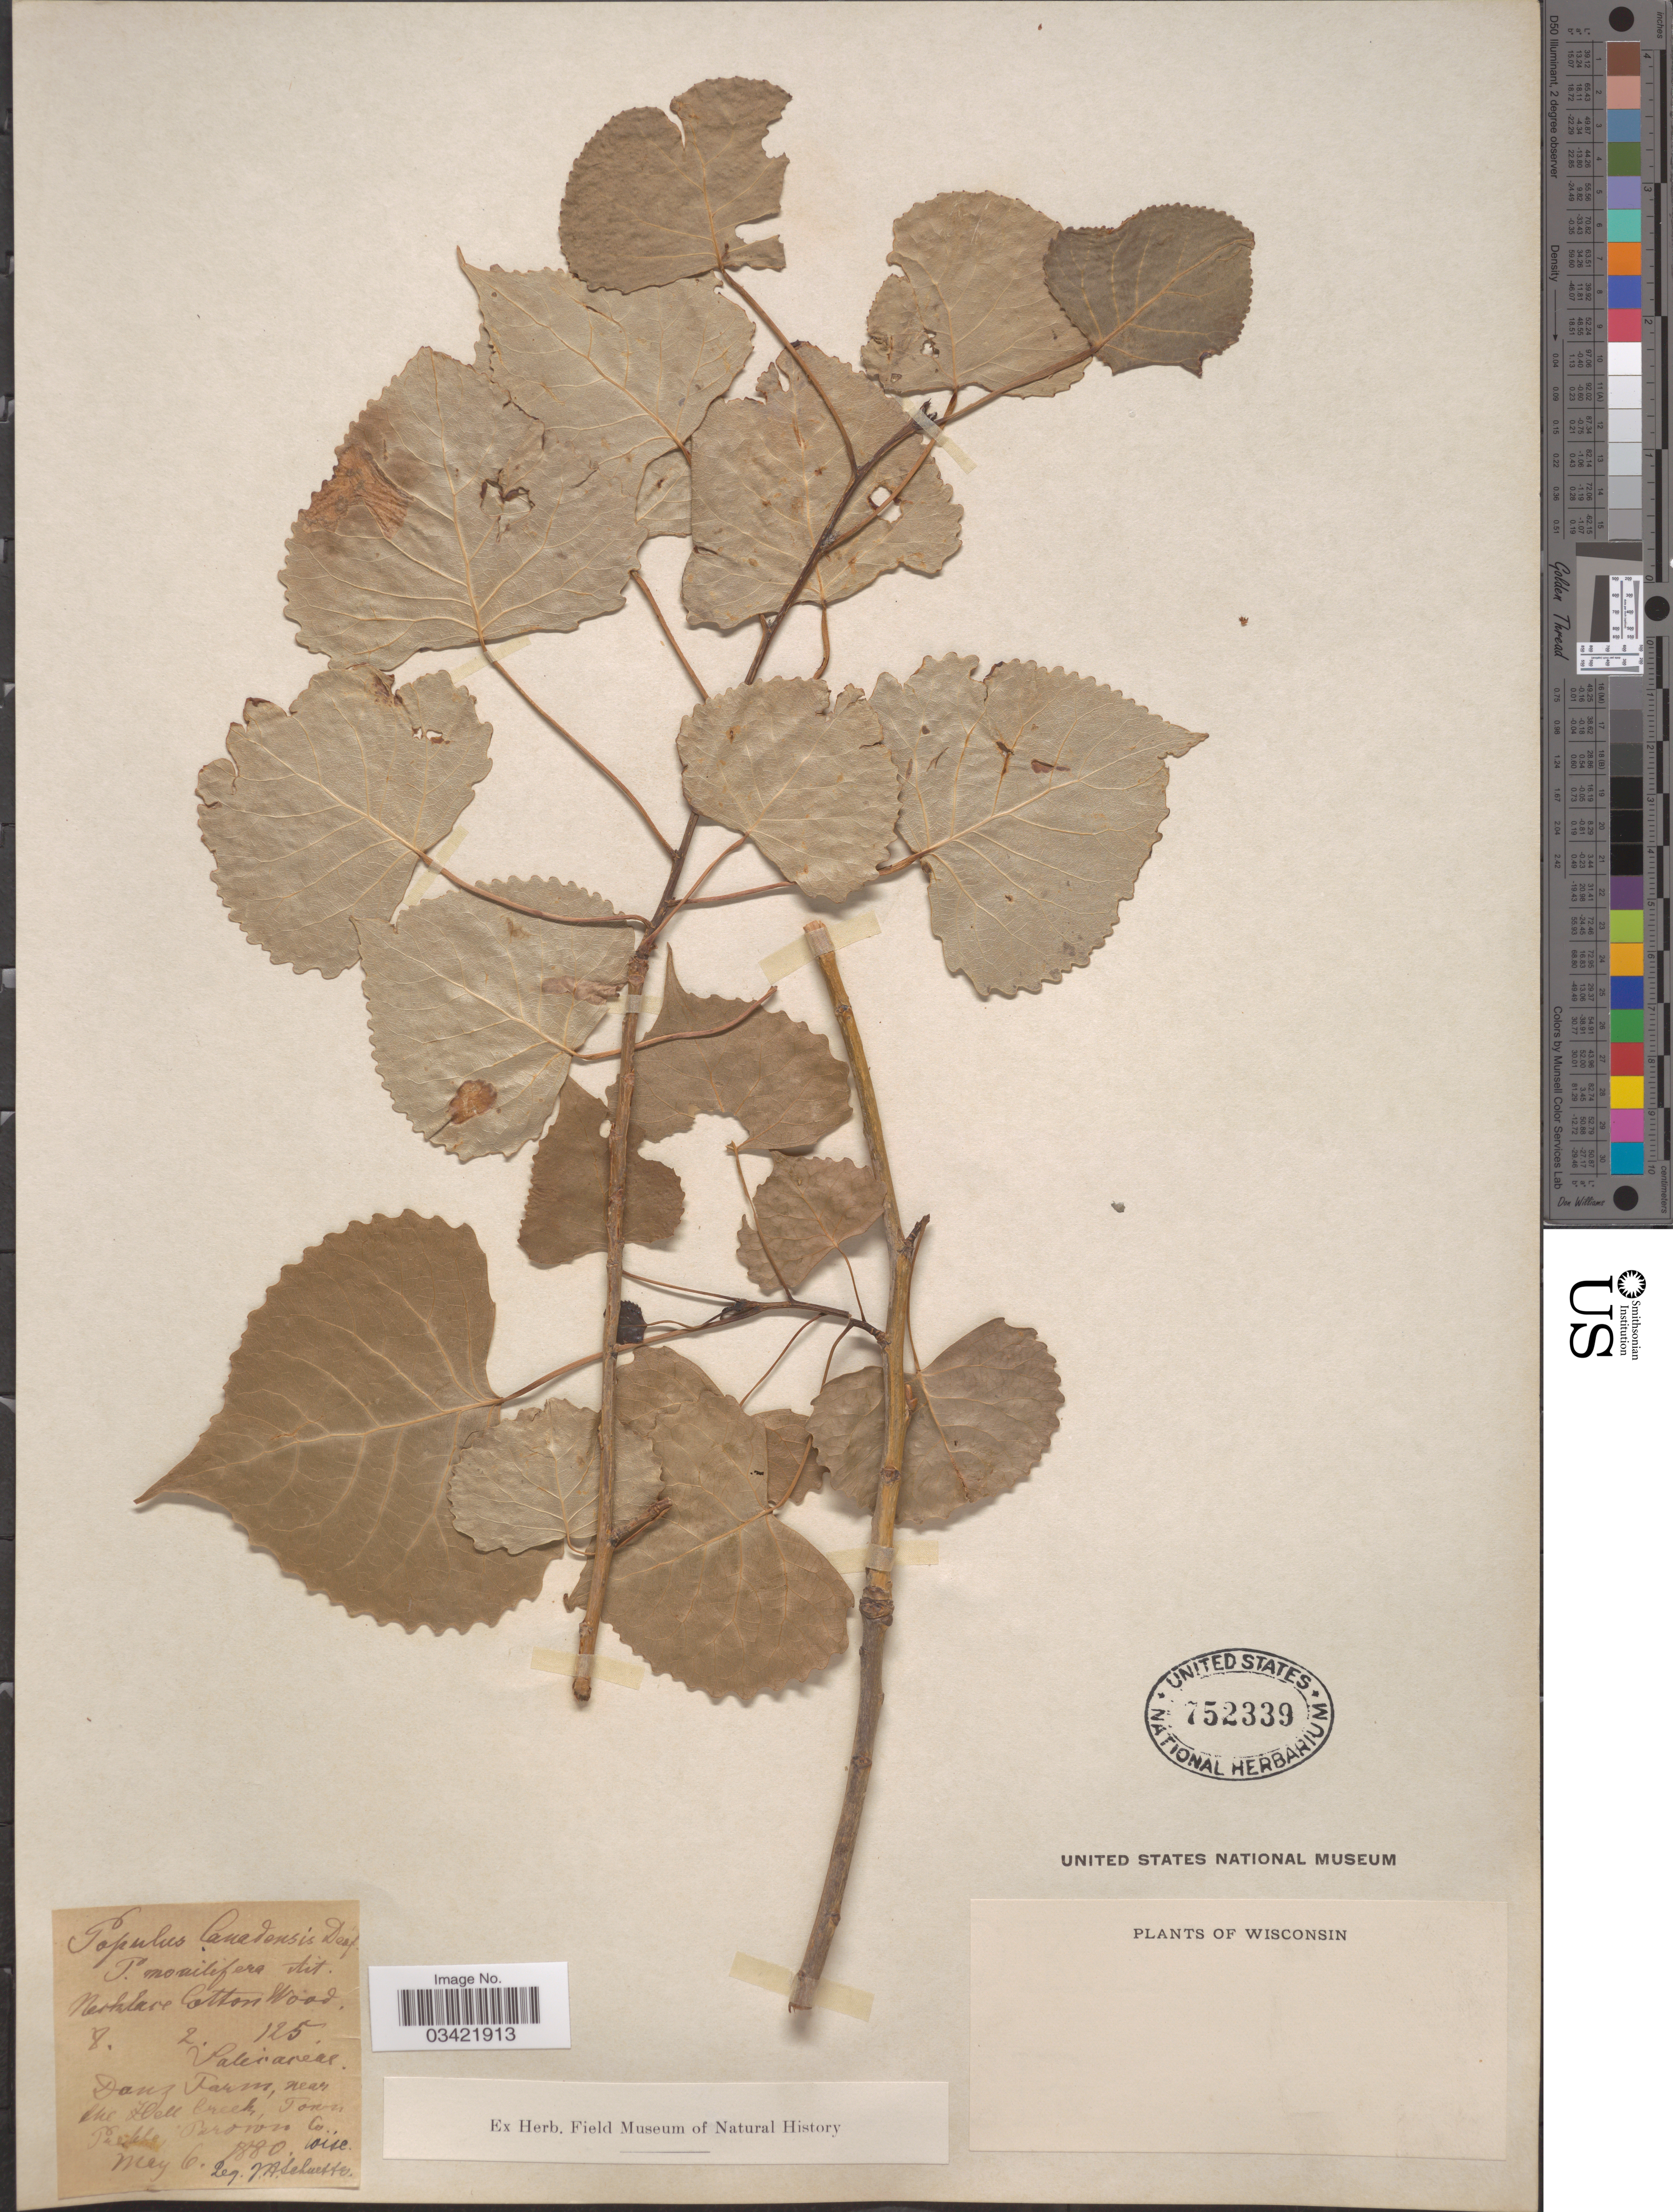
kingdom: Plantae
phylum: Tracheophyta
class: Magnoliopsida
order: Malpighiales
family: Salicaceae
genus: Populus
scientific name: Populus deltoides subsp. monilifera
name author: (Aiton) Eckenw.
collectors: J. H. Schuette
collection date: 1880-05-06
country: United States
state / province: Wisconsin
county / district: Brown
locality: Danz Farm, near the Hell Creek. Town Preble, Brown Co.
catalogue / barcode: US 752339